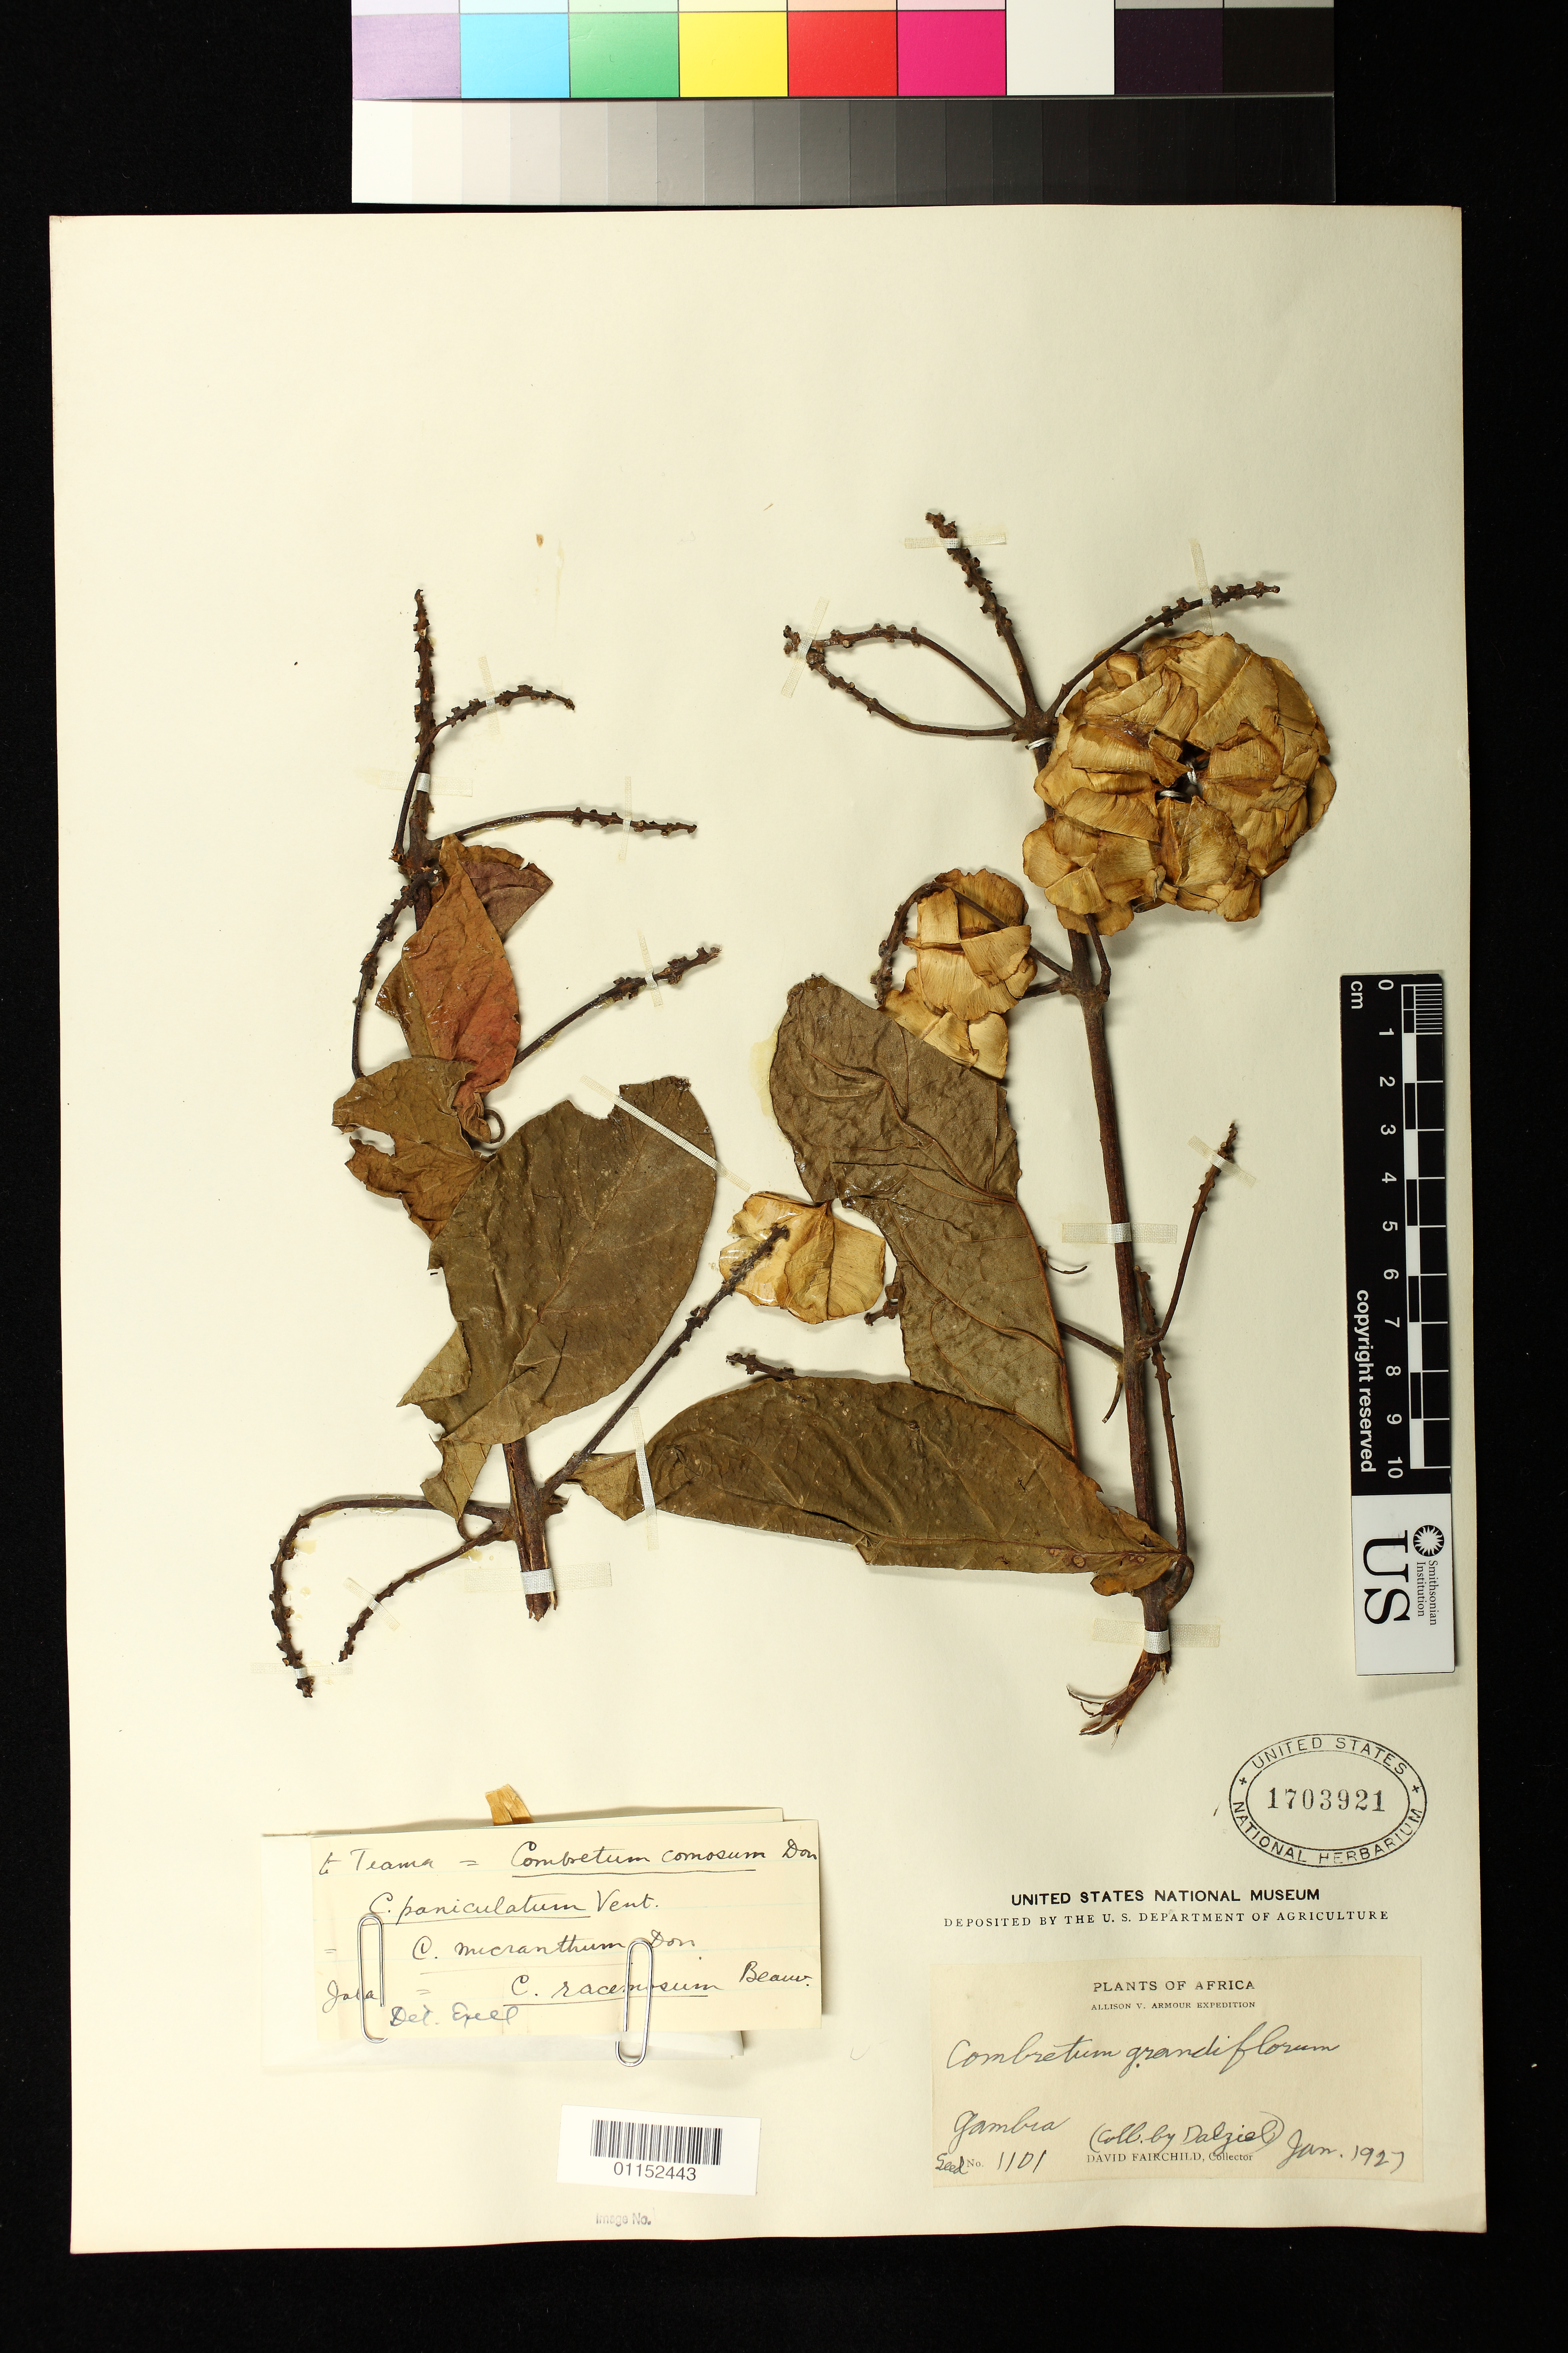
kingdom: Plantae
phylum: Tracheophyta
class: Magnoliopsida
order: Myrtales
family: Combretaceae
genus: Combretum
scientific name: Combretum grandiflorum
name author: G. Don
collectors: J. Dalziel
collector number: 1101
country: Liberia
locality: Gambra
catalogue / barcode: US 1703921